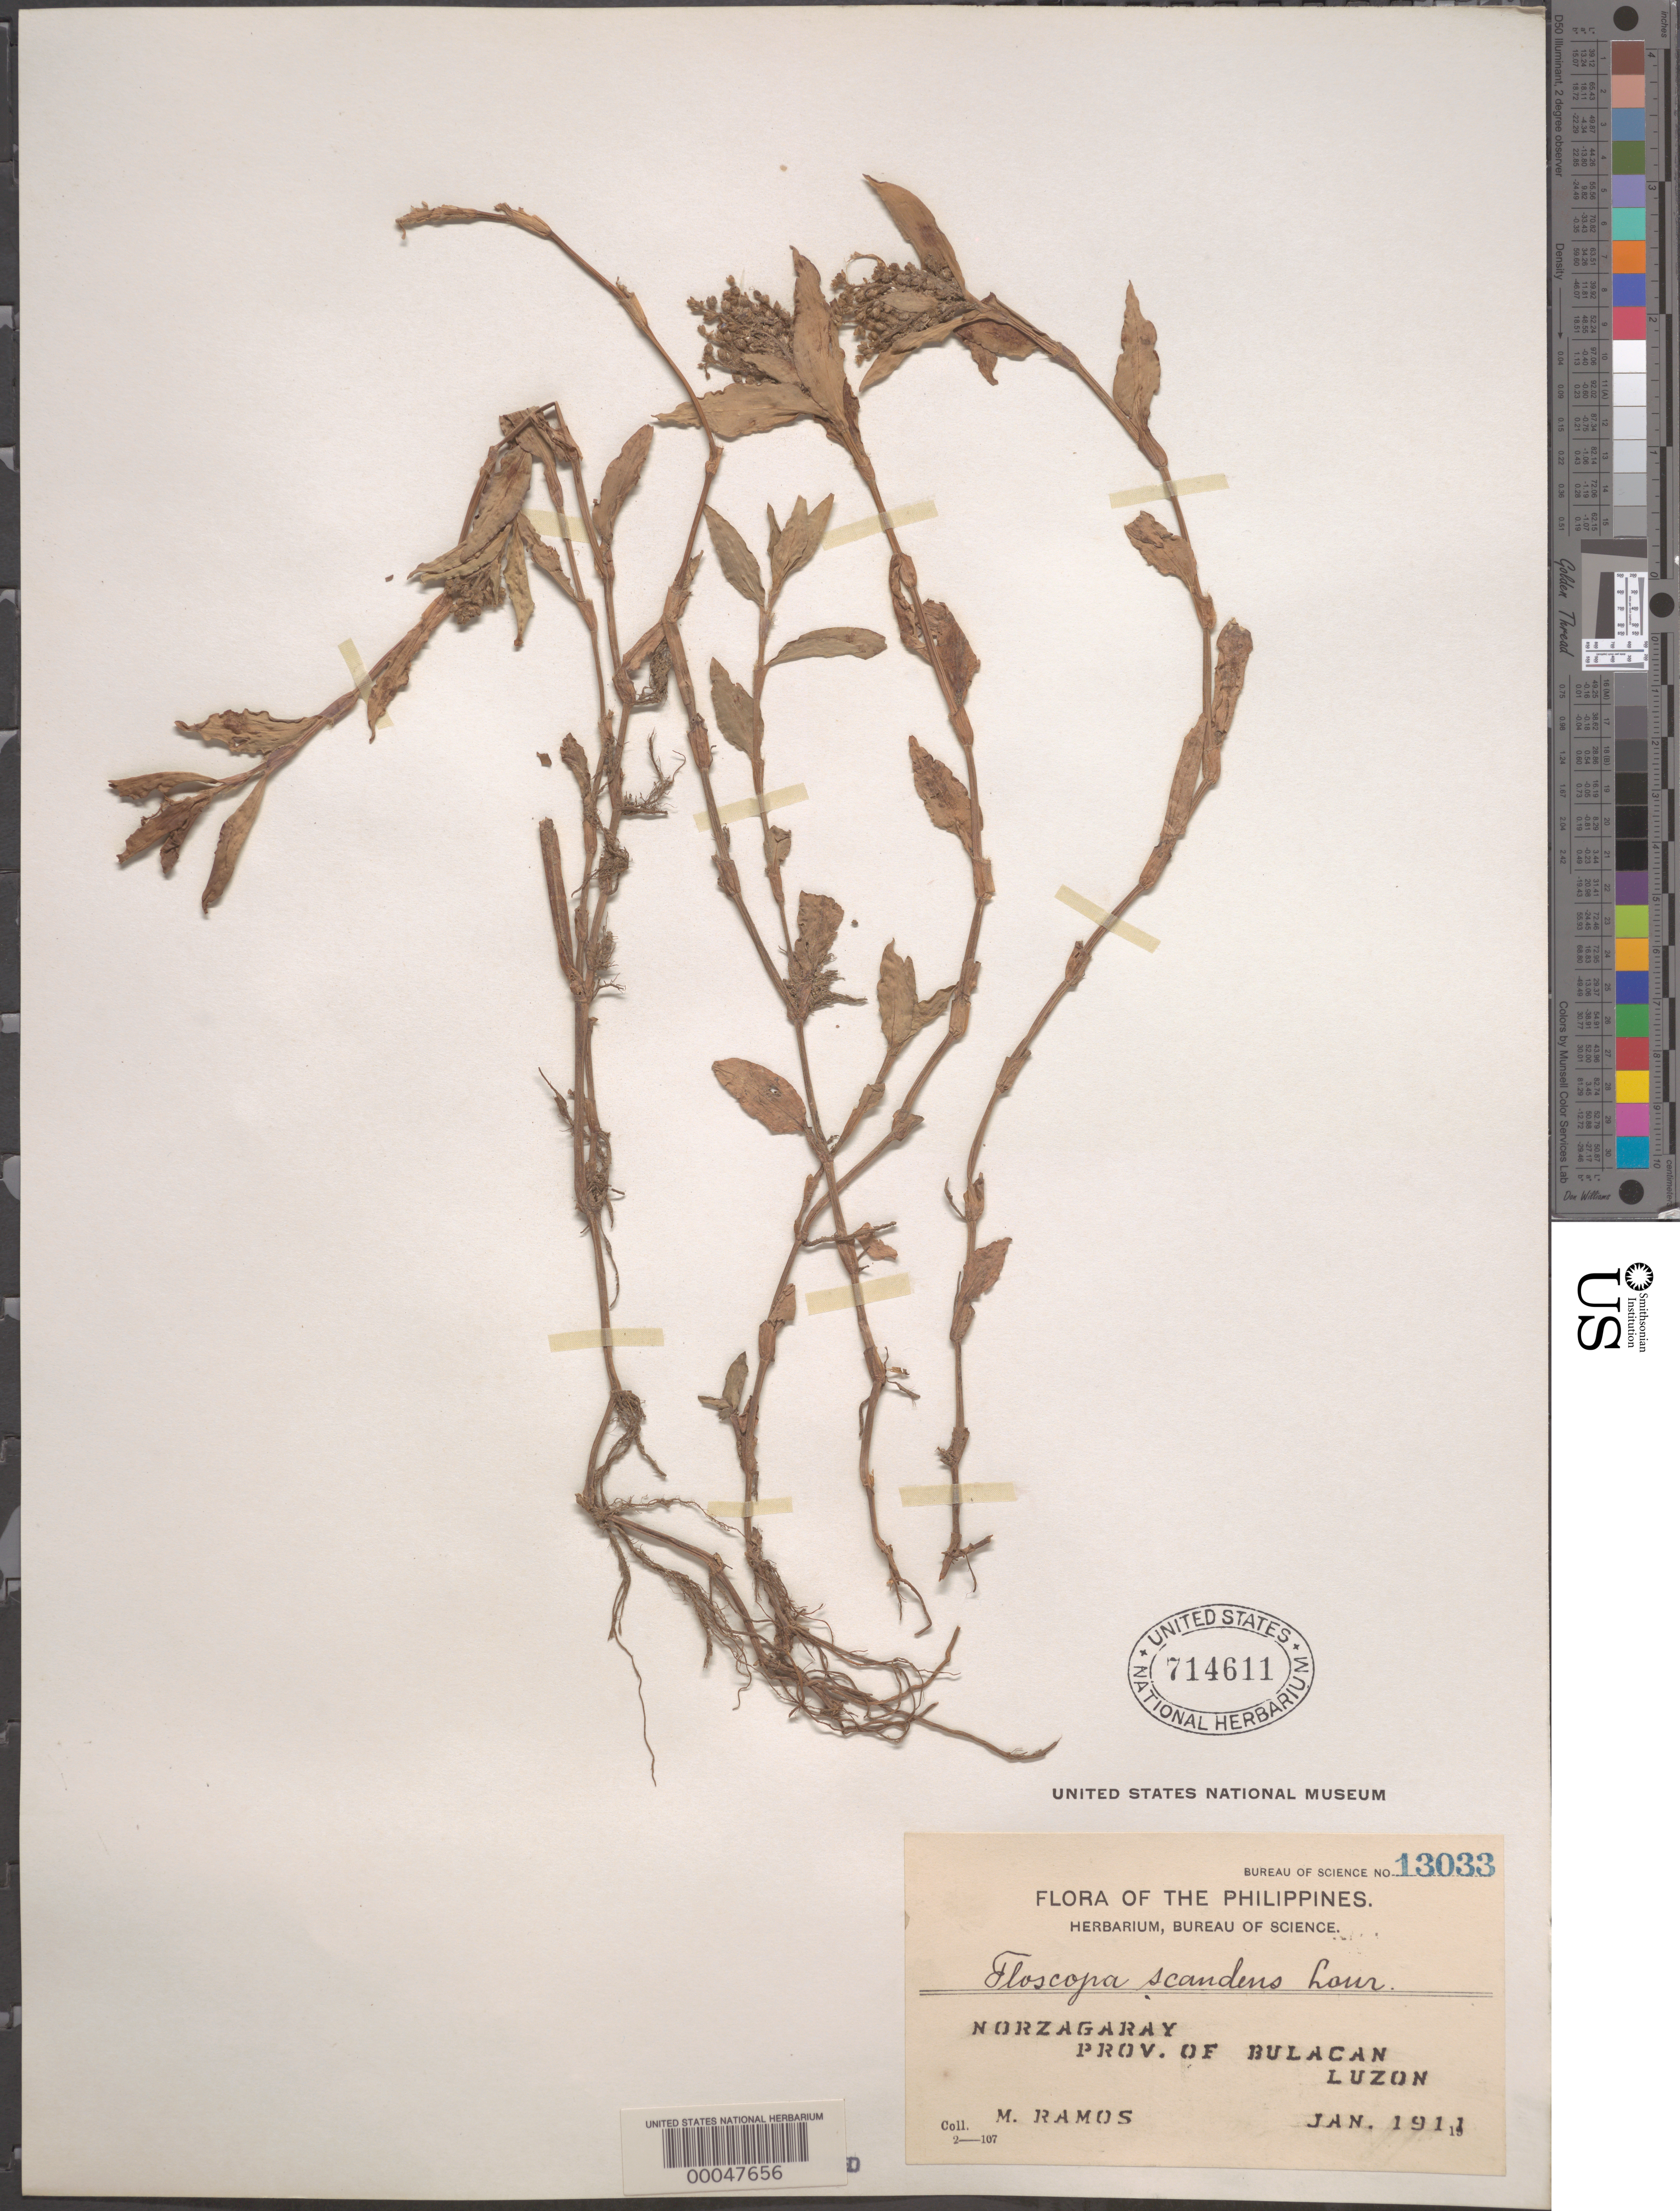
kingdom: Plantae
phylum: Tracheophyta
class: Liliopsida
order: Commelinales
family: Commelinaceae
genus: Floscopa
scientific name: Floscopa scandens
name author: Lour.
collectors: M. Ramos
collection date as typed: Jan 1911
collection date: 1911-01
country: Philippines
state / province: Central Luzon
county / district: Bulacan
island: Luzon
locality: Norzagaray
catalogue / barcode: US 714611